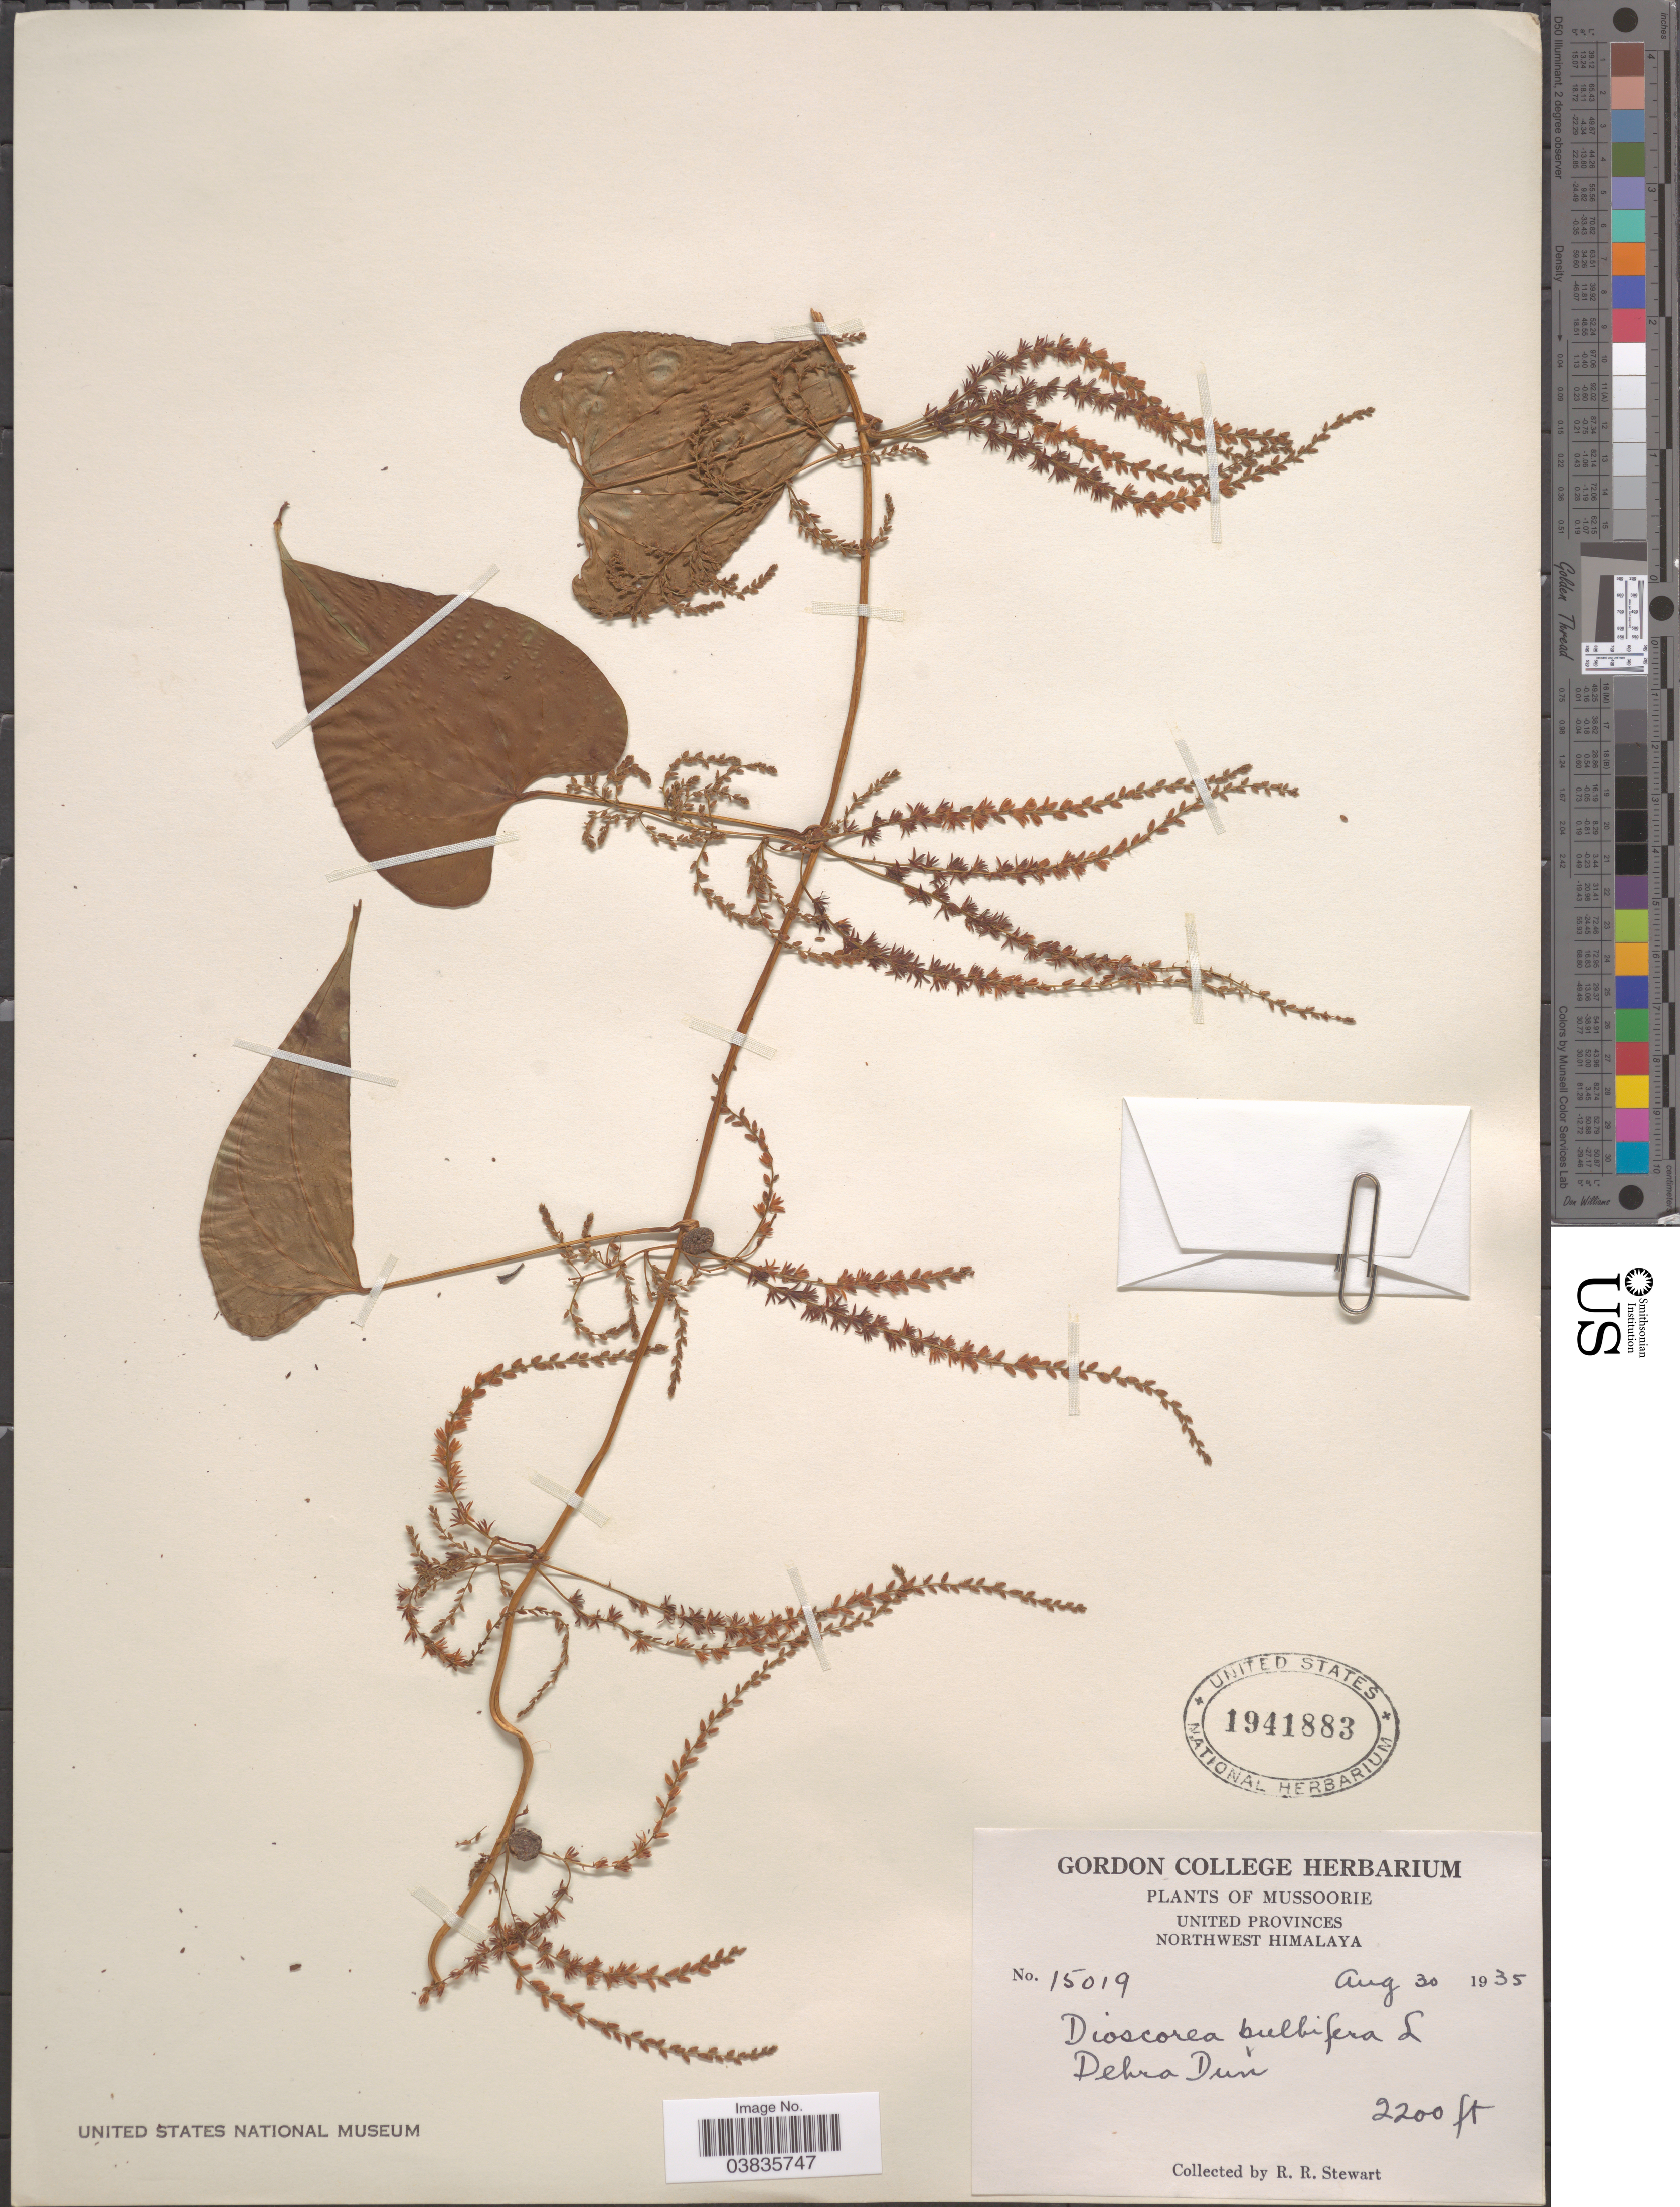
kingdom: Plantae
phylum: Tracheophyta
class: Liliopsida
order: Dioscoreales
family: Dioscoreaceae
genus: Dioscorea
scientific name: Dioscorea bulbifera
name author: L.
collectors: R. Stewart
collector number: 15019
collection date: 1935-08-30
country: India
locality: Mussoorie. United Provinces. Northwest Himalaya. Dehra Dun.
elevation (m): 671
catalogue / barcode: US 1941883